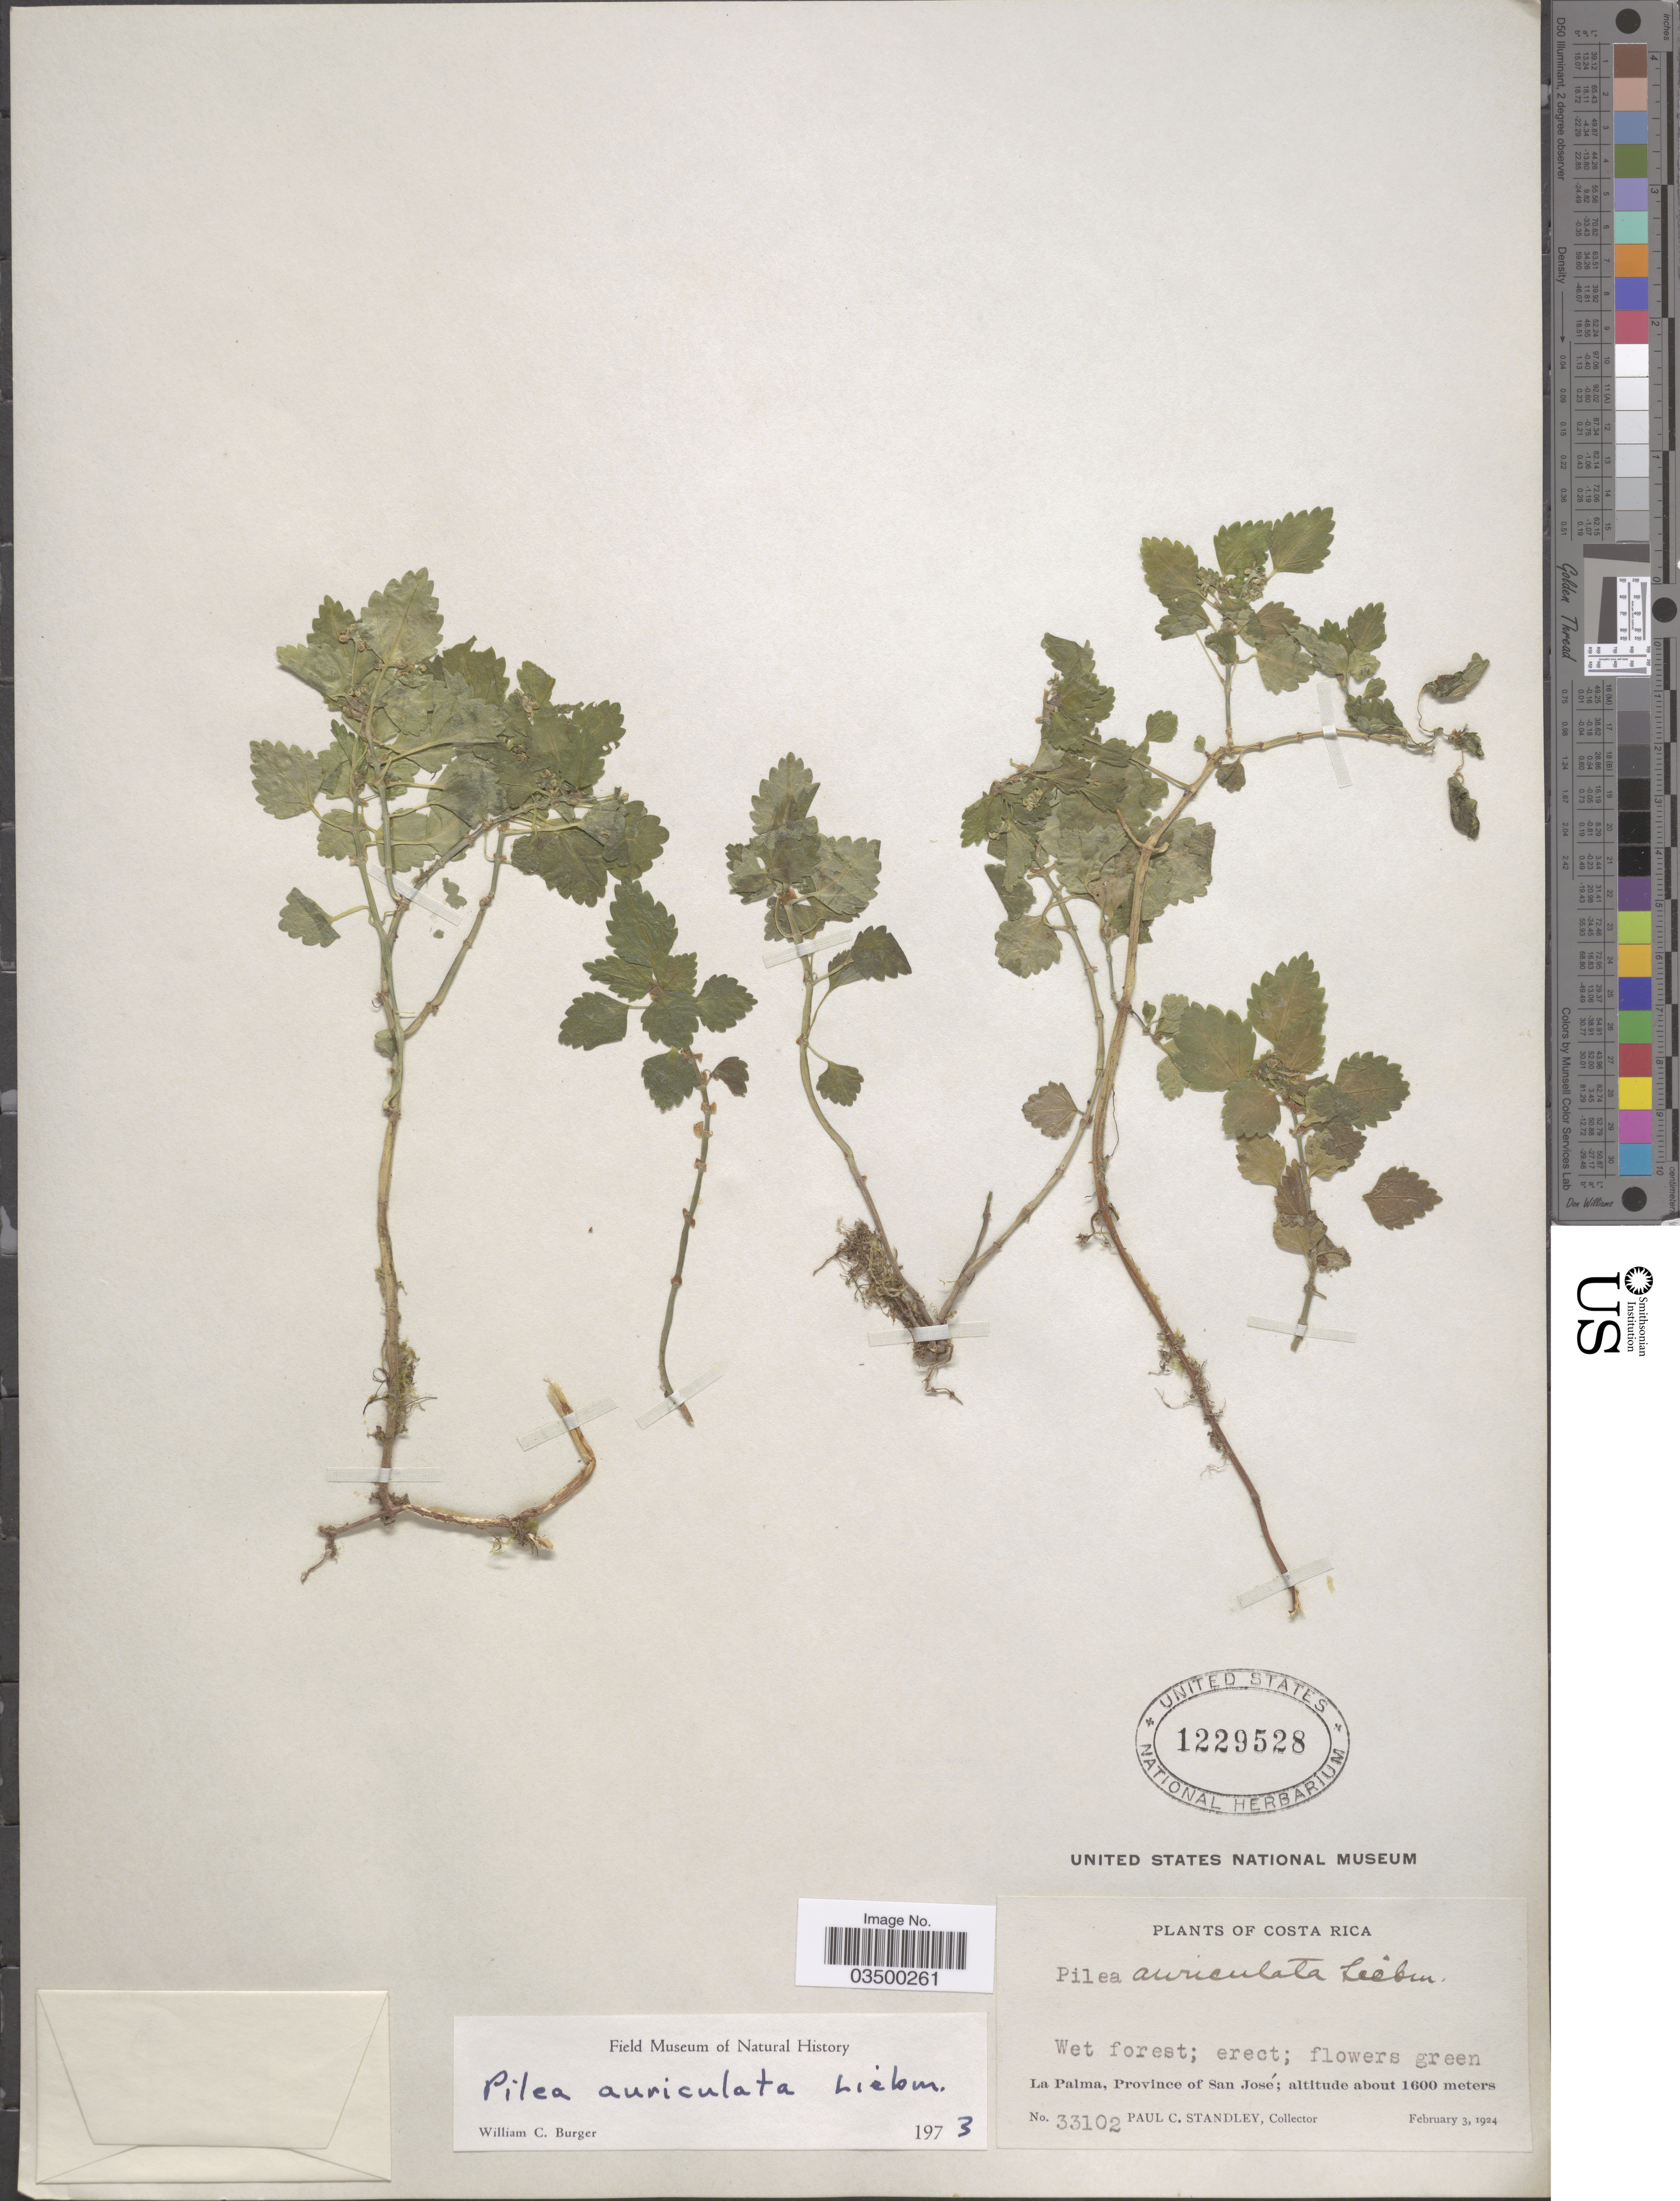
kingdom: Plantae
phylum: Tracheophyta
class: Magnoliopsida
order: Rosales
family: Urticaceae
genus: Pilea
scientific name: Pilea auriculata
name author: Liebm.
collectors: P. C. Standley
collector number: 33102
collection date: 1924-02-03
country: Costa Rica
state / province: San José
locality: La Palma.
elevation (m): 1600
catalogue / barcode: US 1229528